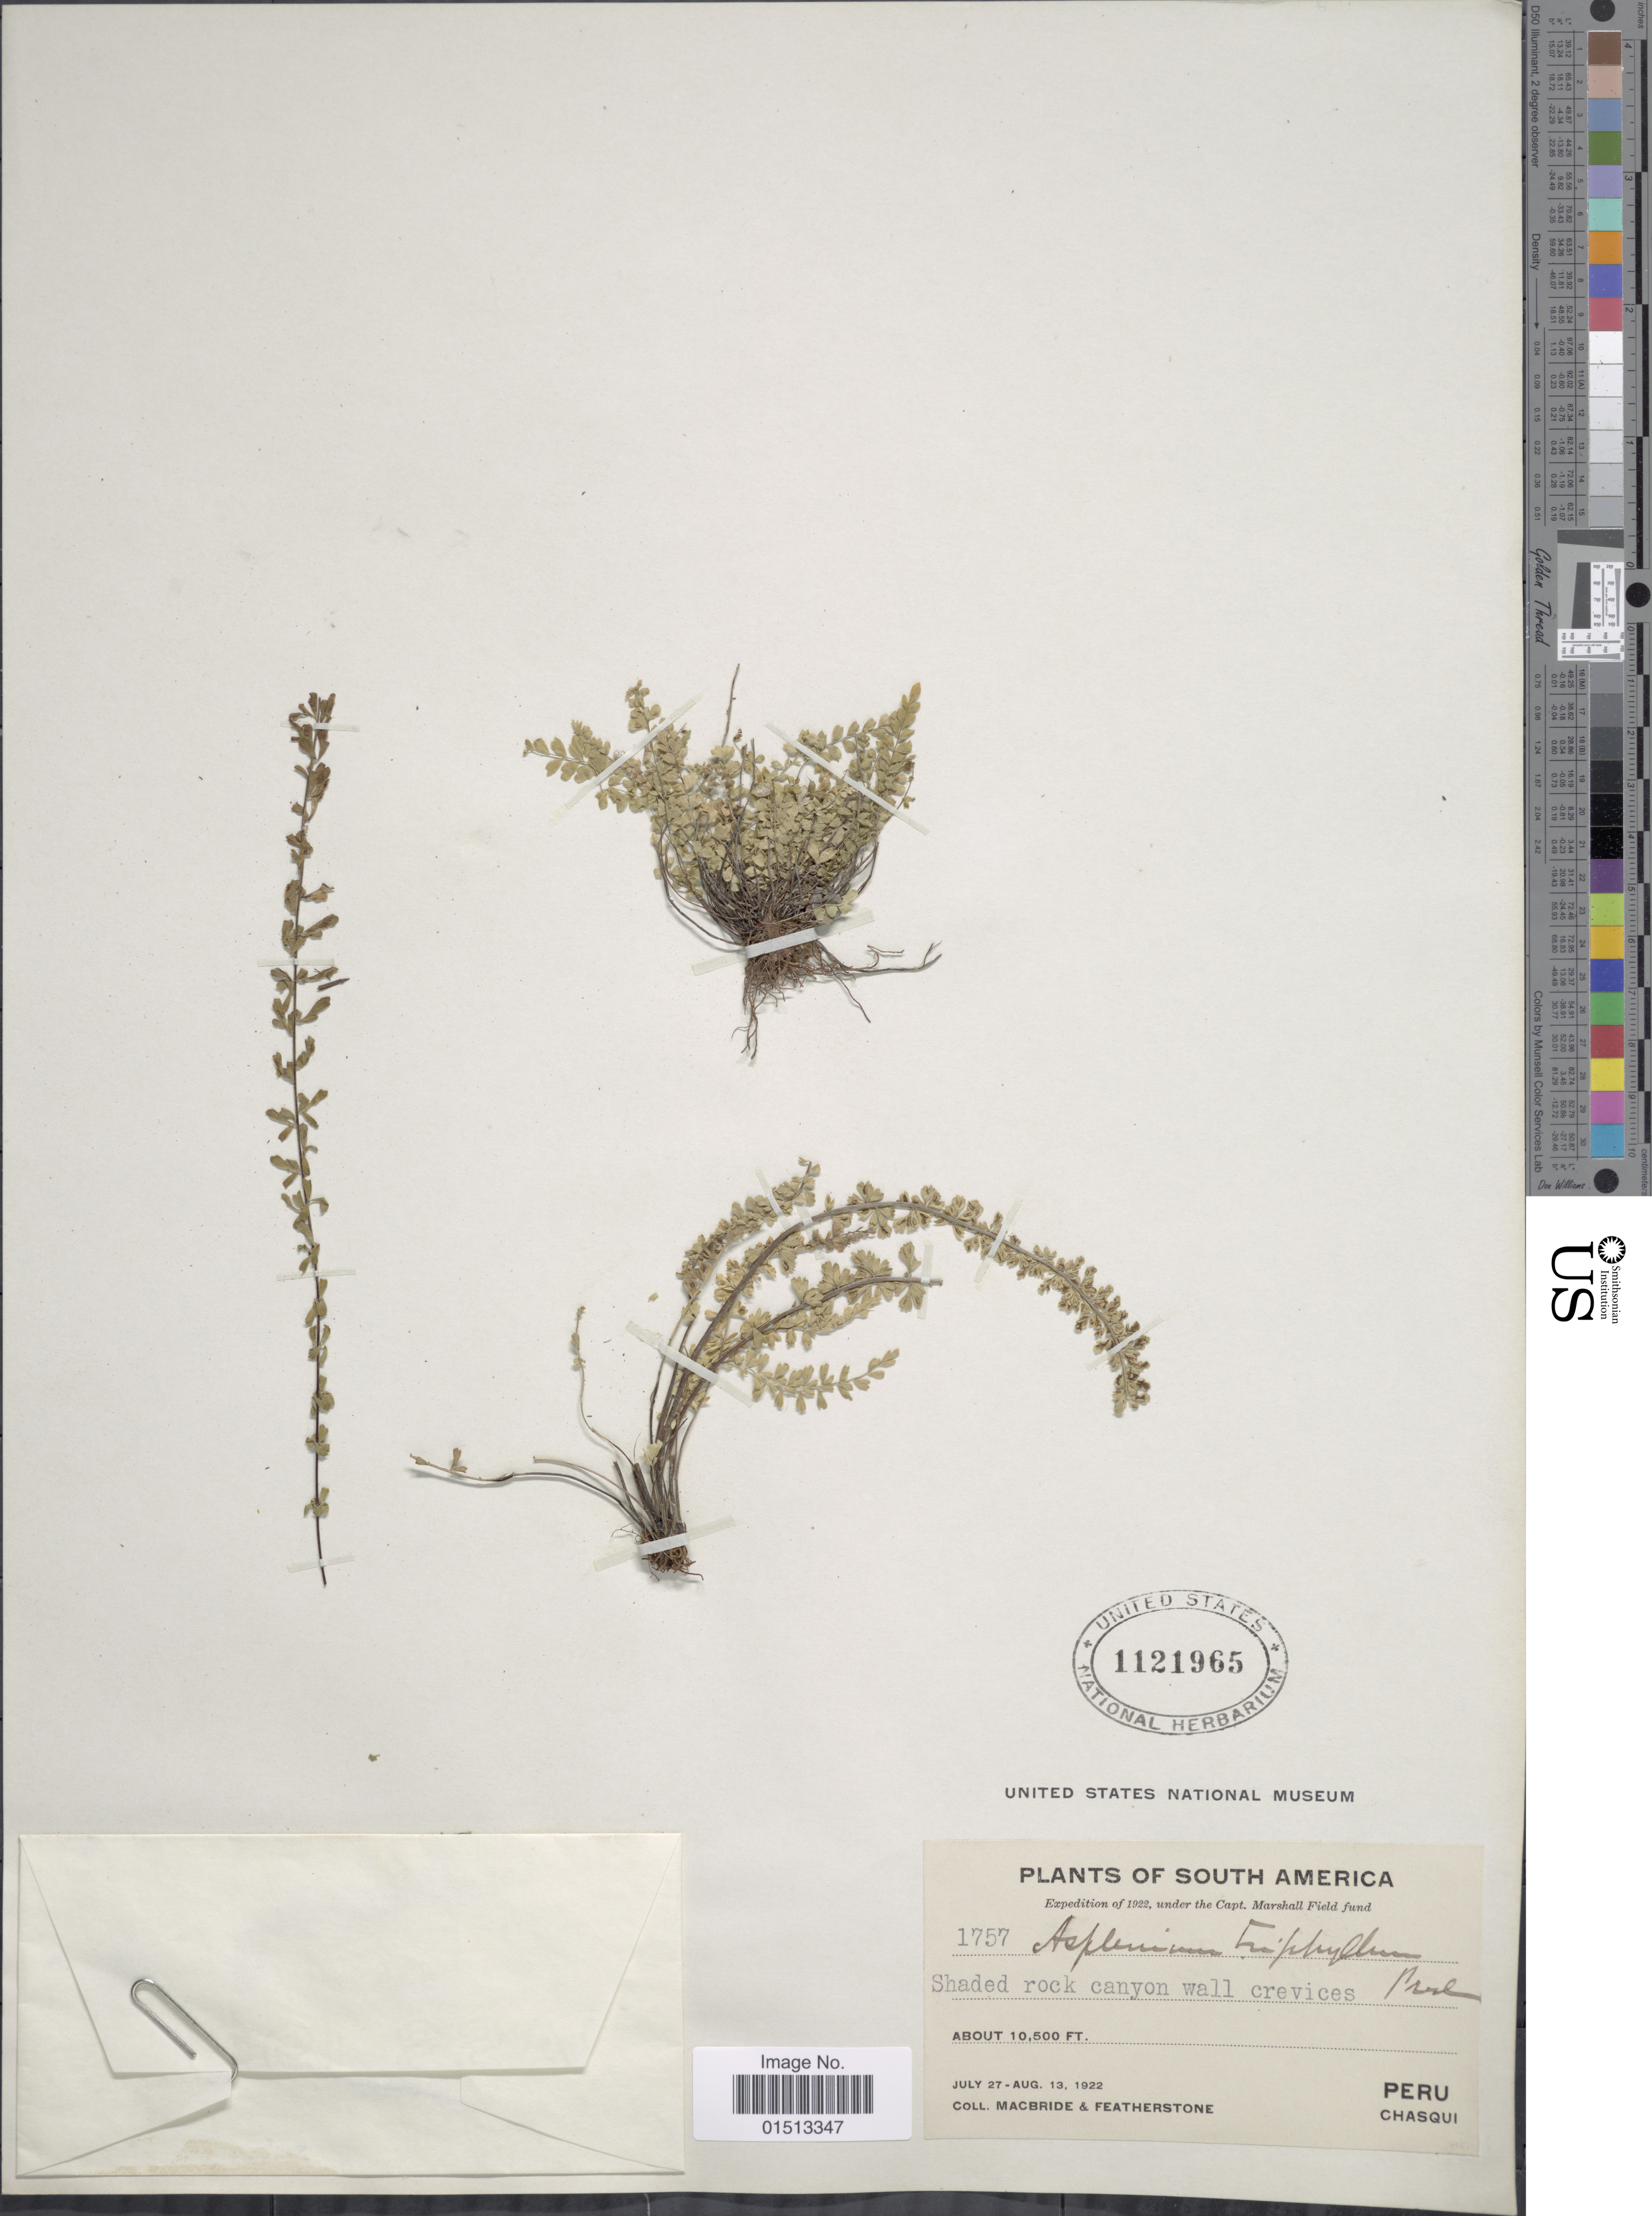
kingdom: Plantae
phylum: Tracheophyta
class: Polypodiopsida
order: Polypodiales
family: Aspleniaceae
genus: Asplenium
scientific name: Asplenium triphyllum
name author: C. Presl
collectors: Macbride, -- & -. Featherstone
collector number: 1757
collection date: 1922-07-27/1922-08-13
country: Peru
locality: Shaded canyon wall crevices, Chasqui.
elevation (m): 3200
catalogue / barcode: US 1121965